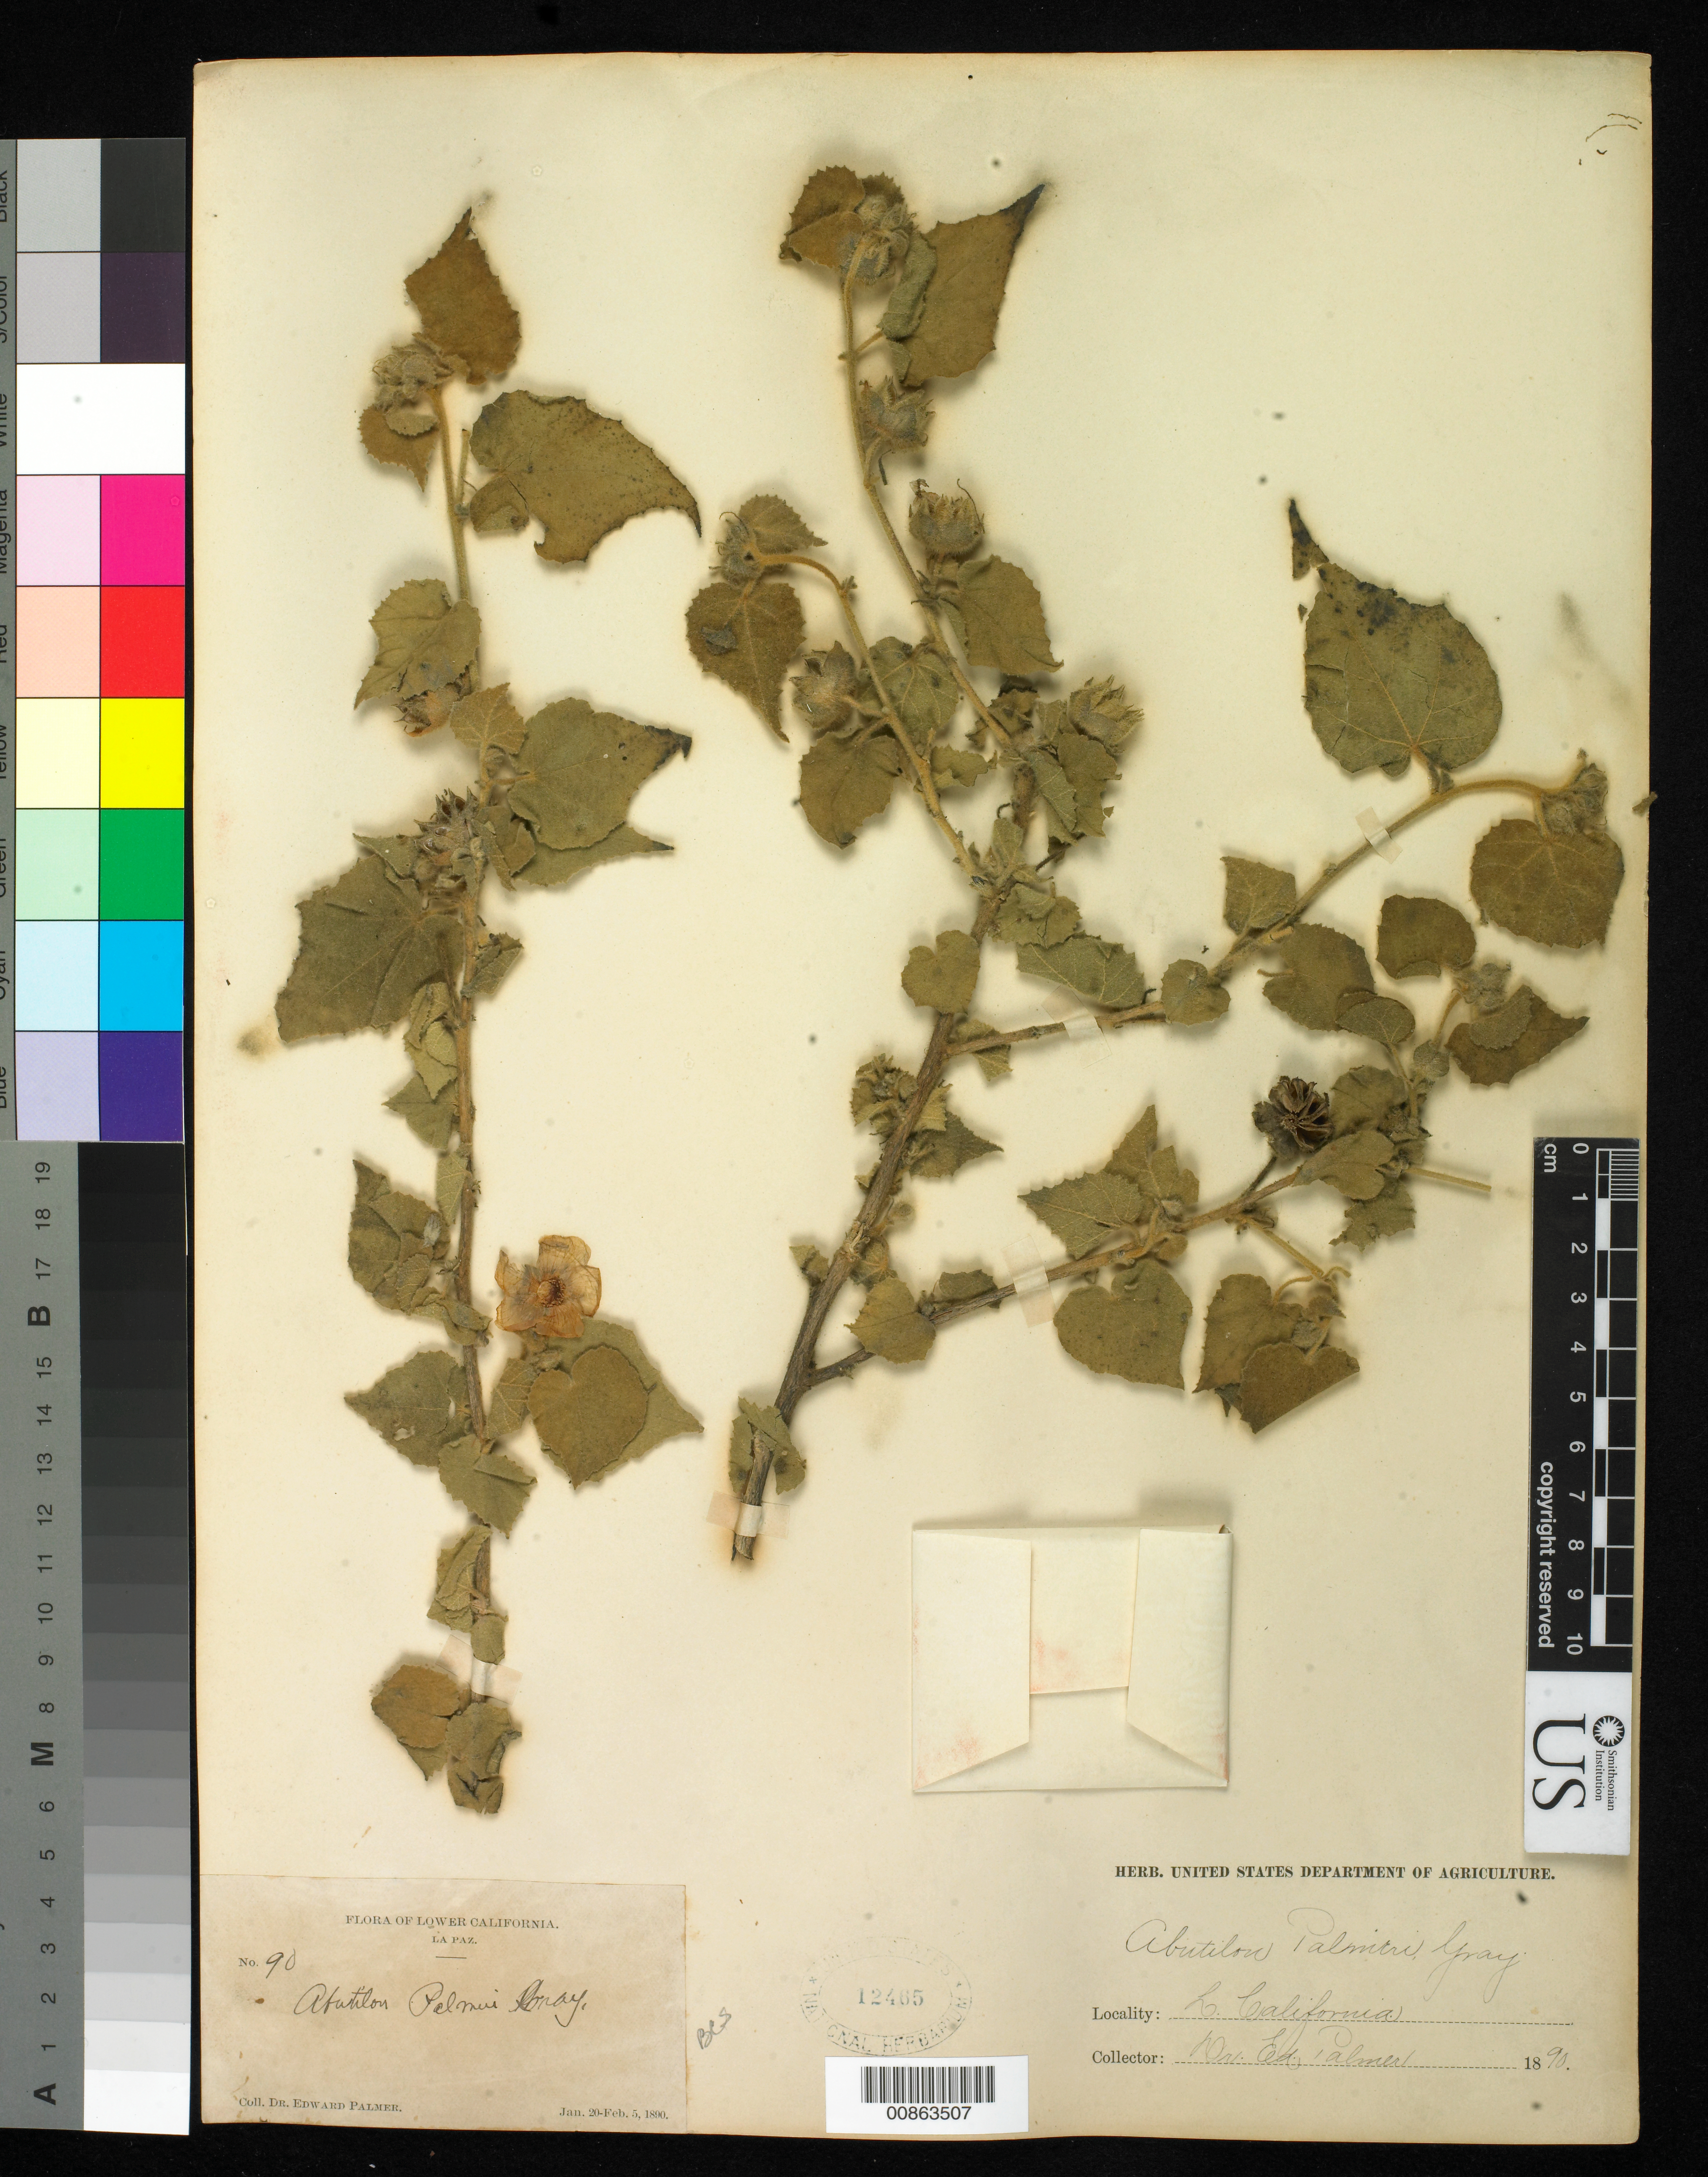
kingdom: Plantae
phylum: Tracheophyta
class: Magnoliopsida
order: Malvales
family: Malvaceae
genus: Abutilon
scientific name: Abutilon palmeri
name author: A. Gray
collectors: E. Palmer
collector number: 90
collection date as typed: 20 Jan 1890 to 05 Feb 1890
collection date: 1890-01-20/1890-02-05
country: Mexico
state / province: Baja California Sur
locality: La Paz, Baja California Sur.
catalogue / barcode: US 12465